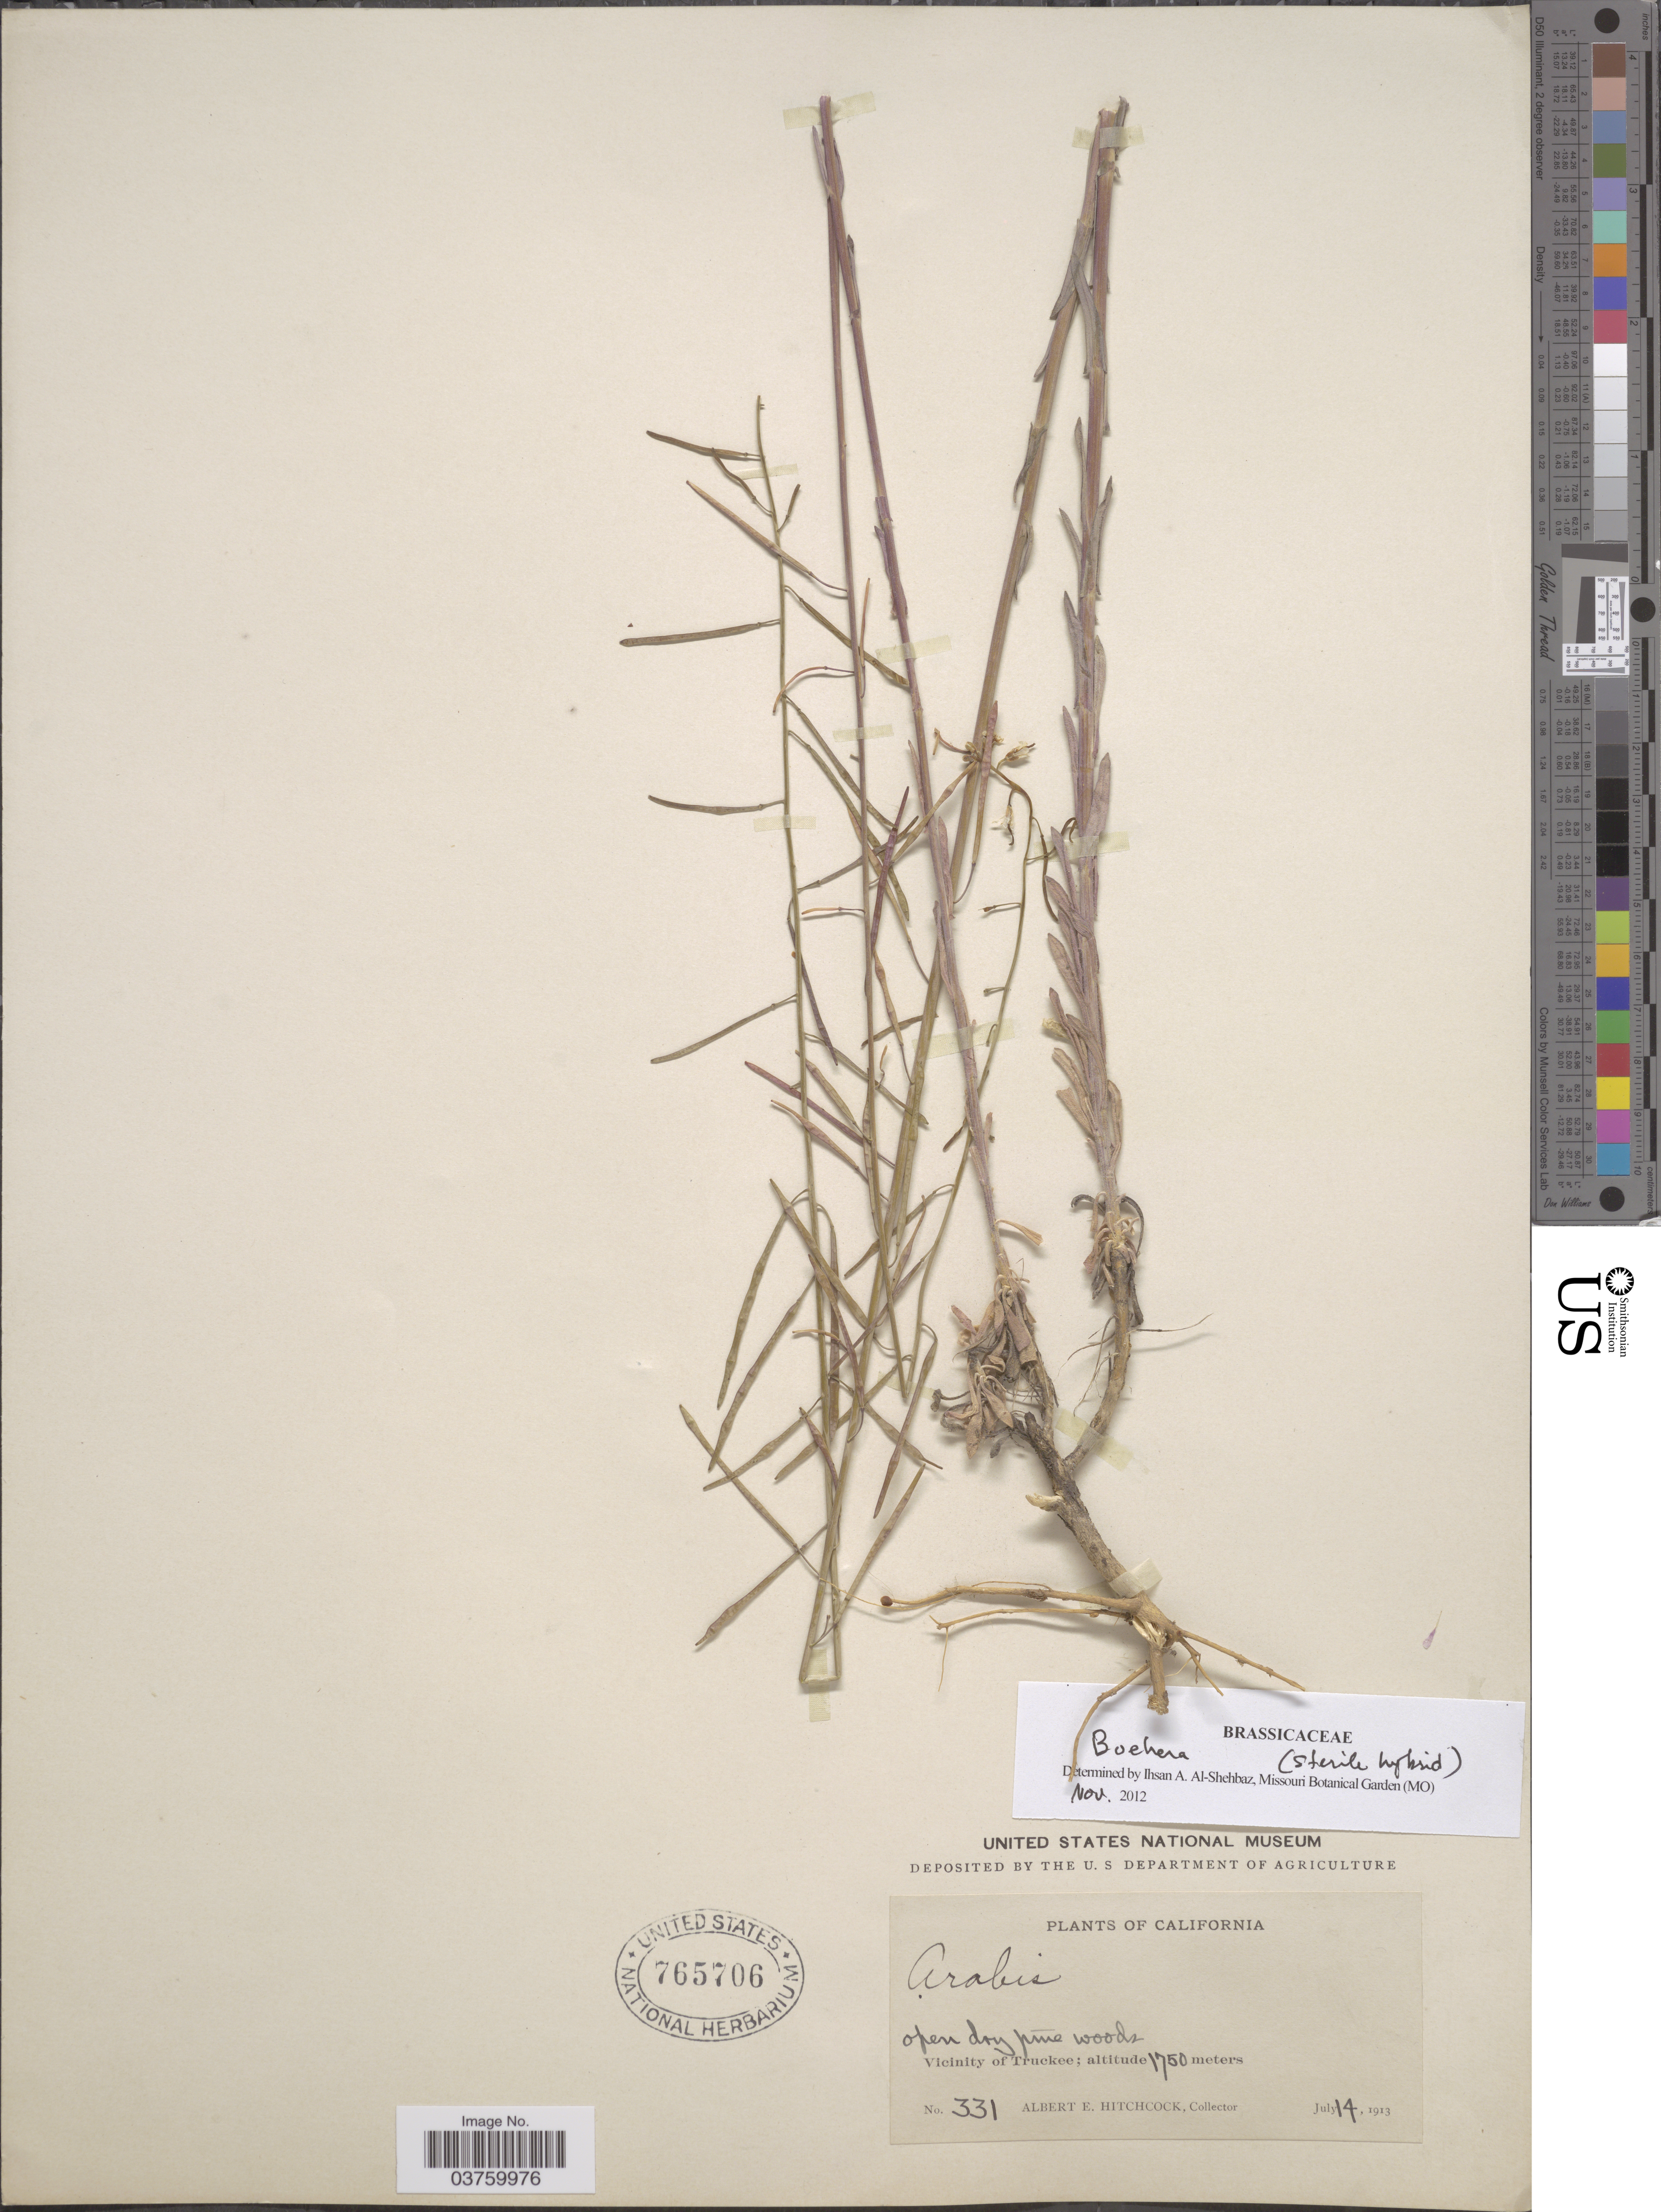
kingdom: Plantae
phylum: Tracheophyta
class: Magnoliopsida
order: Brassicales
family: Brassicaceae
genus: Boechera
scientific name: Boechera sp.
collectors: A. Hitchcock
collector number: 331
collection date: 1913-07-14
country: United States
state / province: California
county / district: Nevada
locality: Vicinity of Truckee.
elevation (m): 1750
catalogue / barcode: US 765706